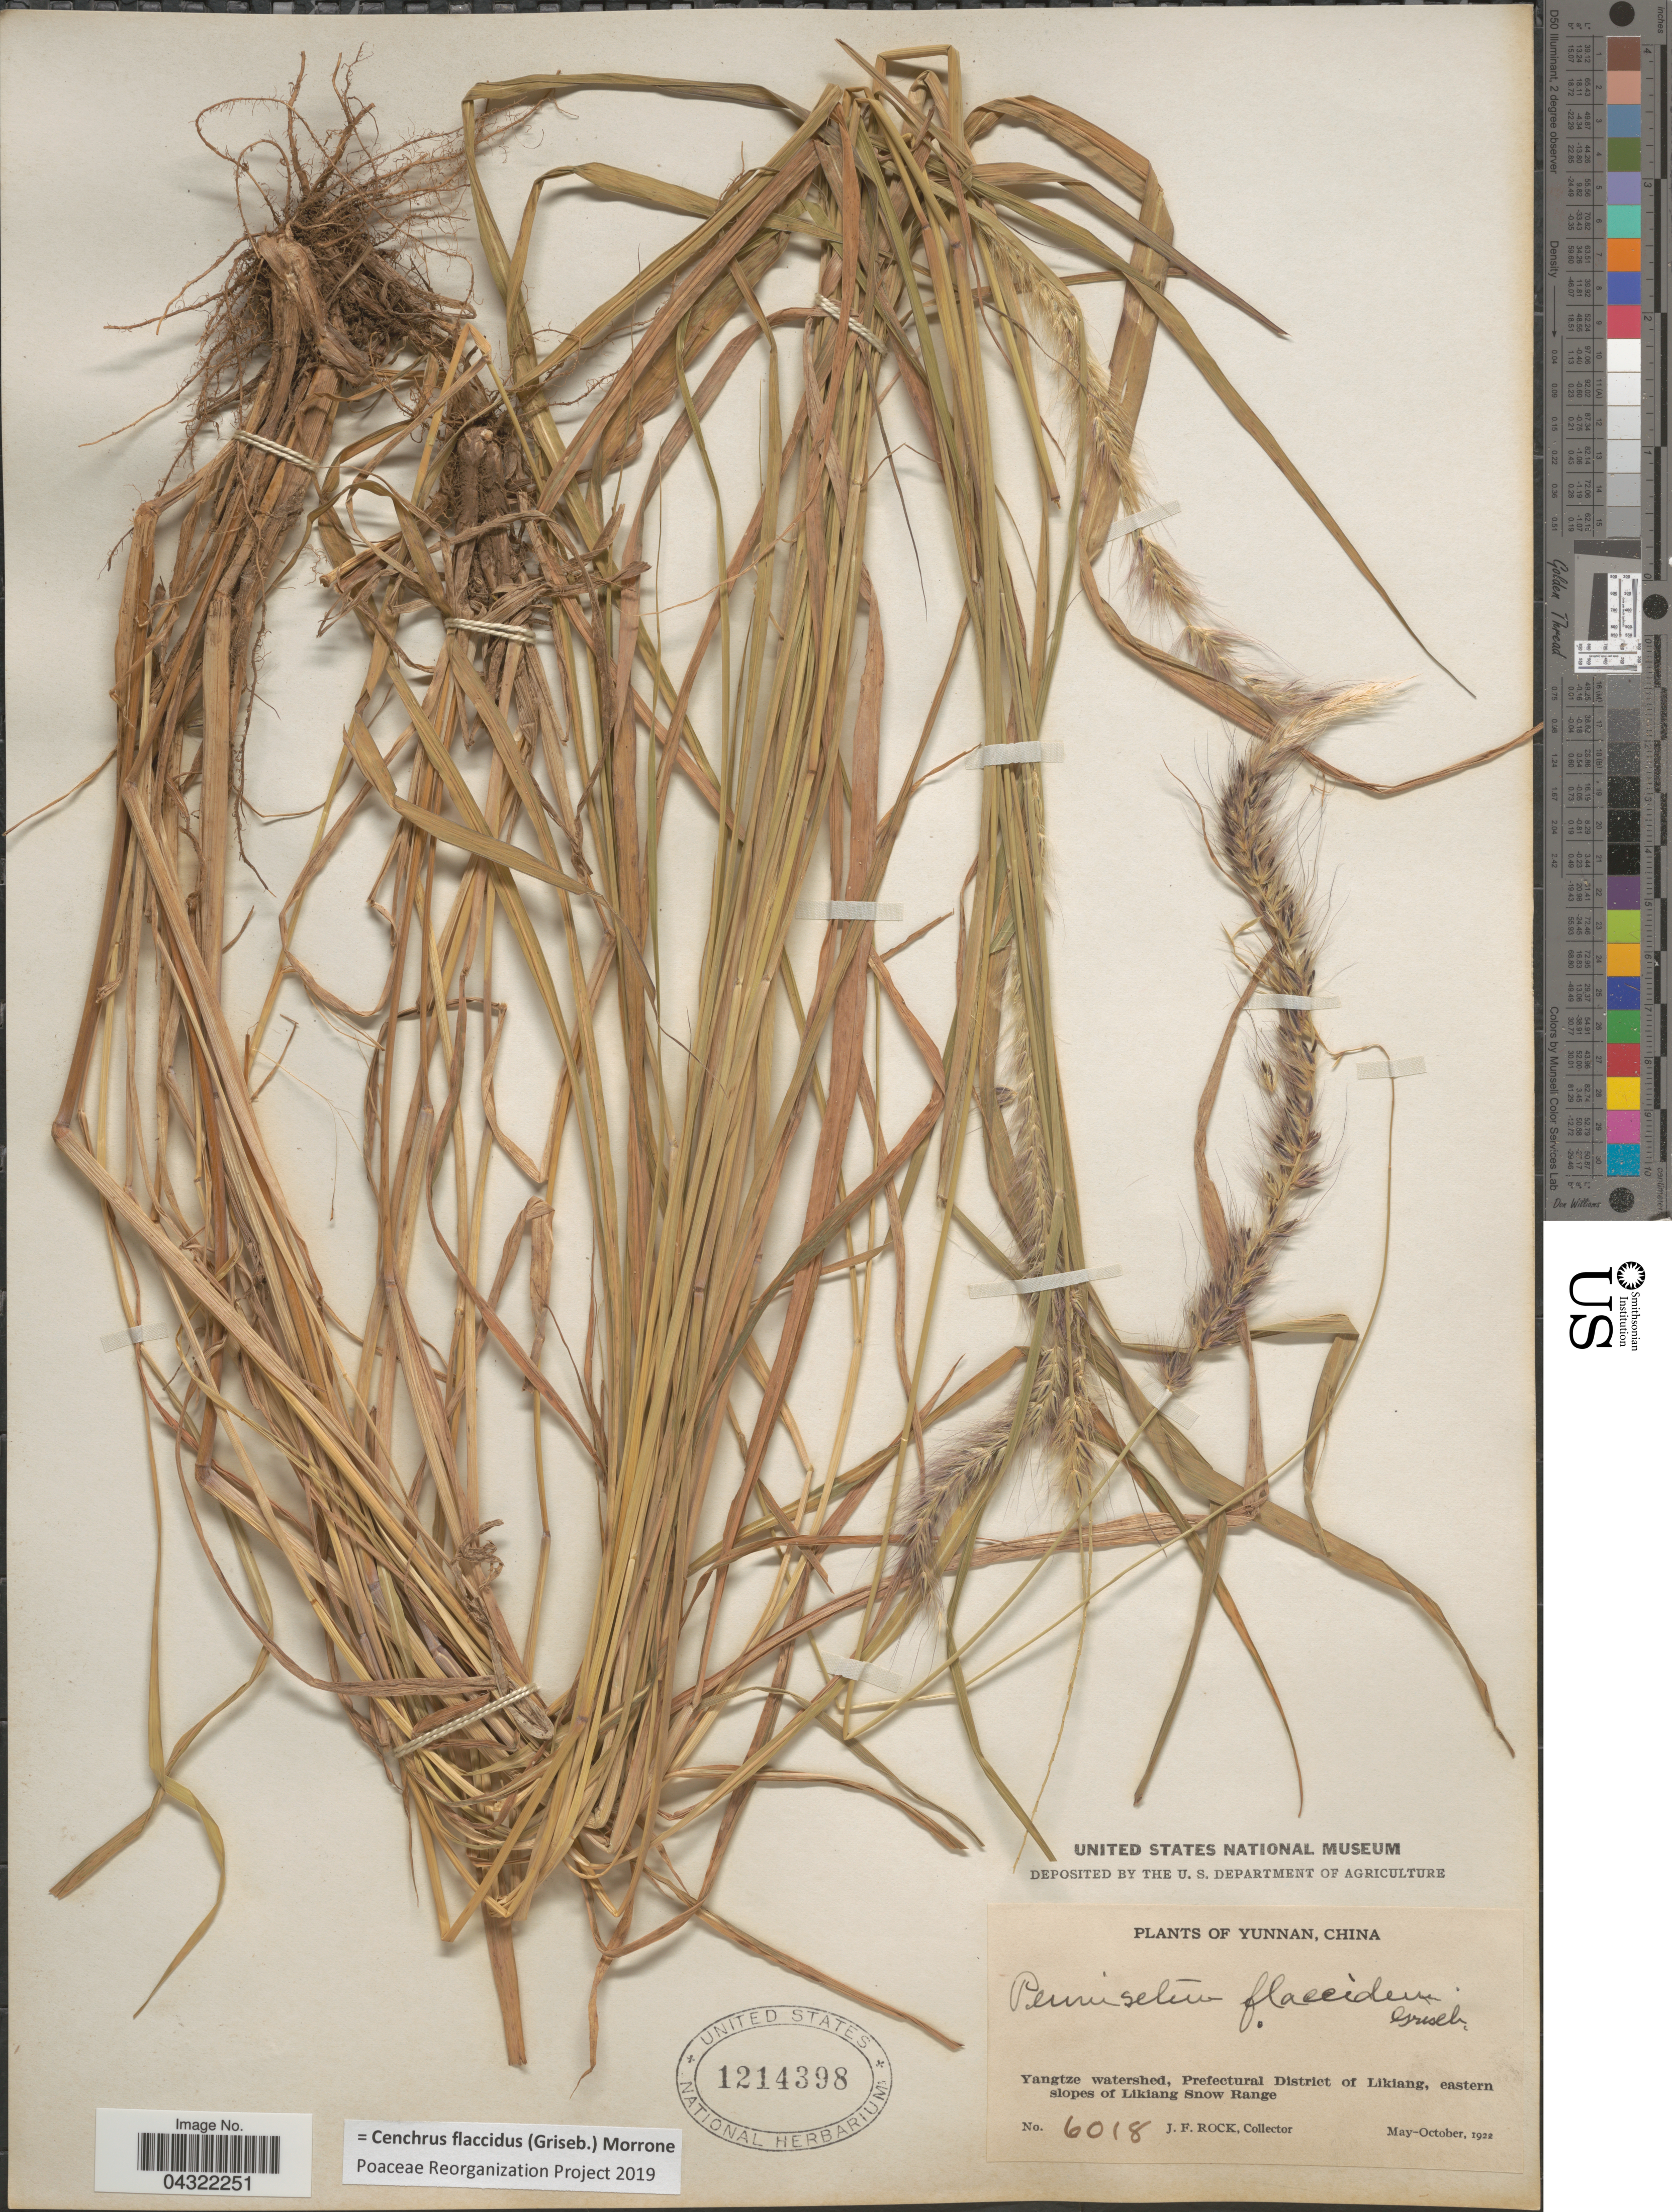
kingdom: Plantae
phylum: Tracheophyta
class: Liliopsida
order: Poales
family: Poaceae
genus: Cenchrus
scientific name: Cenchrus flaccidus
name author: (Griseb.) Morrone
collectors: J. Rock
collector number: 6018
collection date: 1922-05/1922-10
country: China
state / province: Yunnan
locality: Yangtze watershed, Prefectural District of Likiang, eastern slopes of Likiang Snow Range.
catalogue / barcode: US 1214398